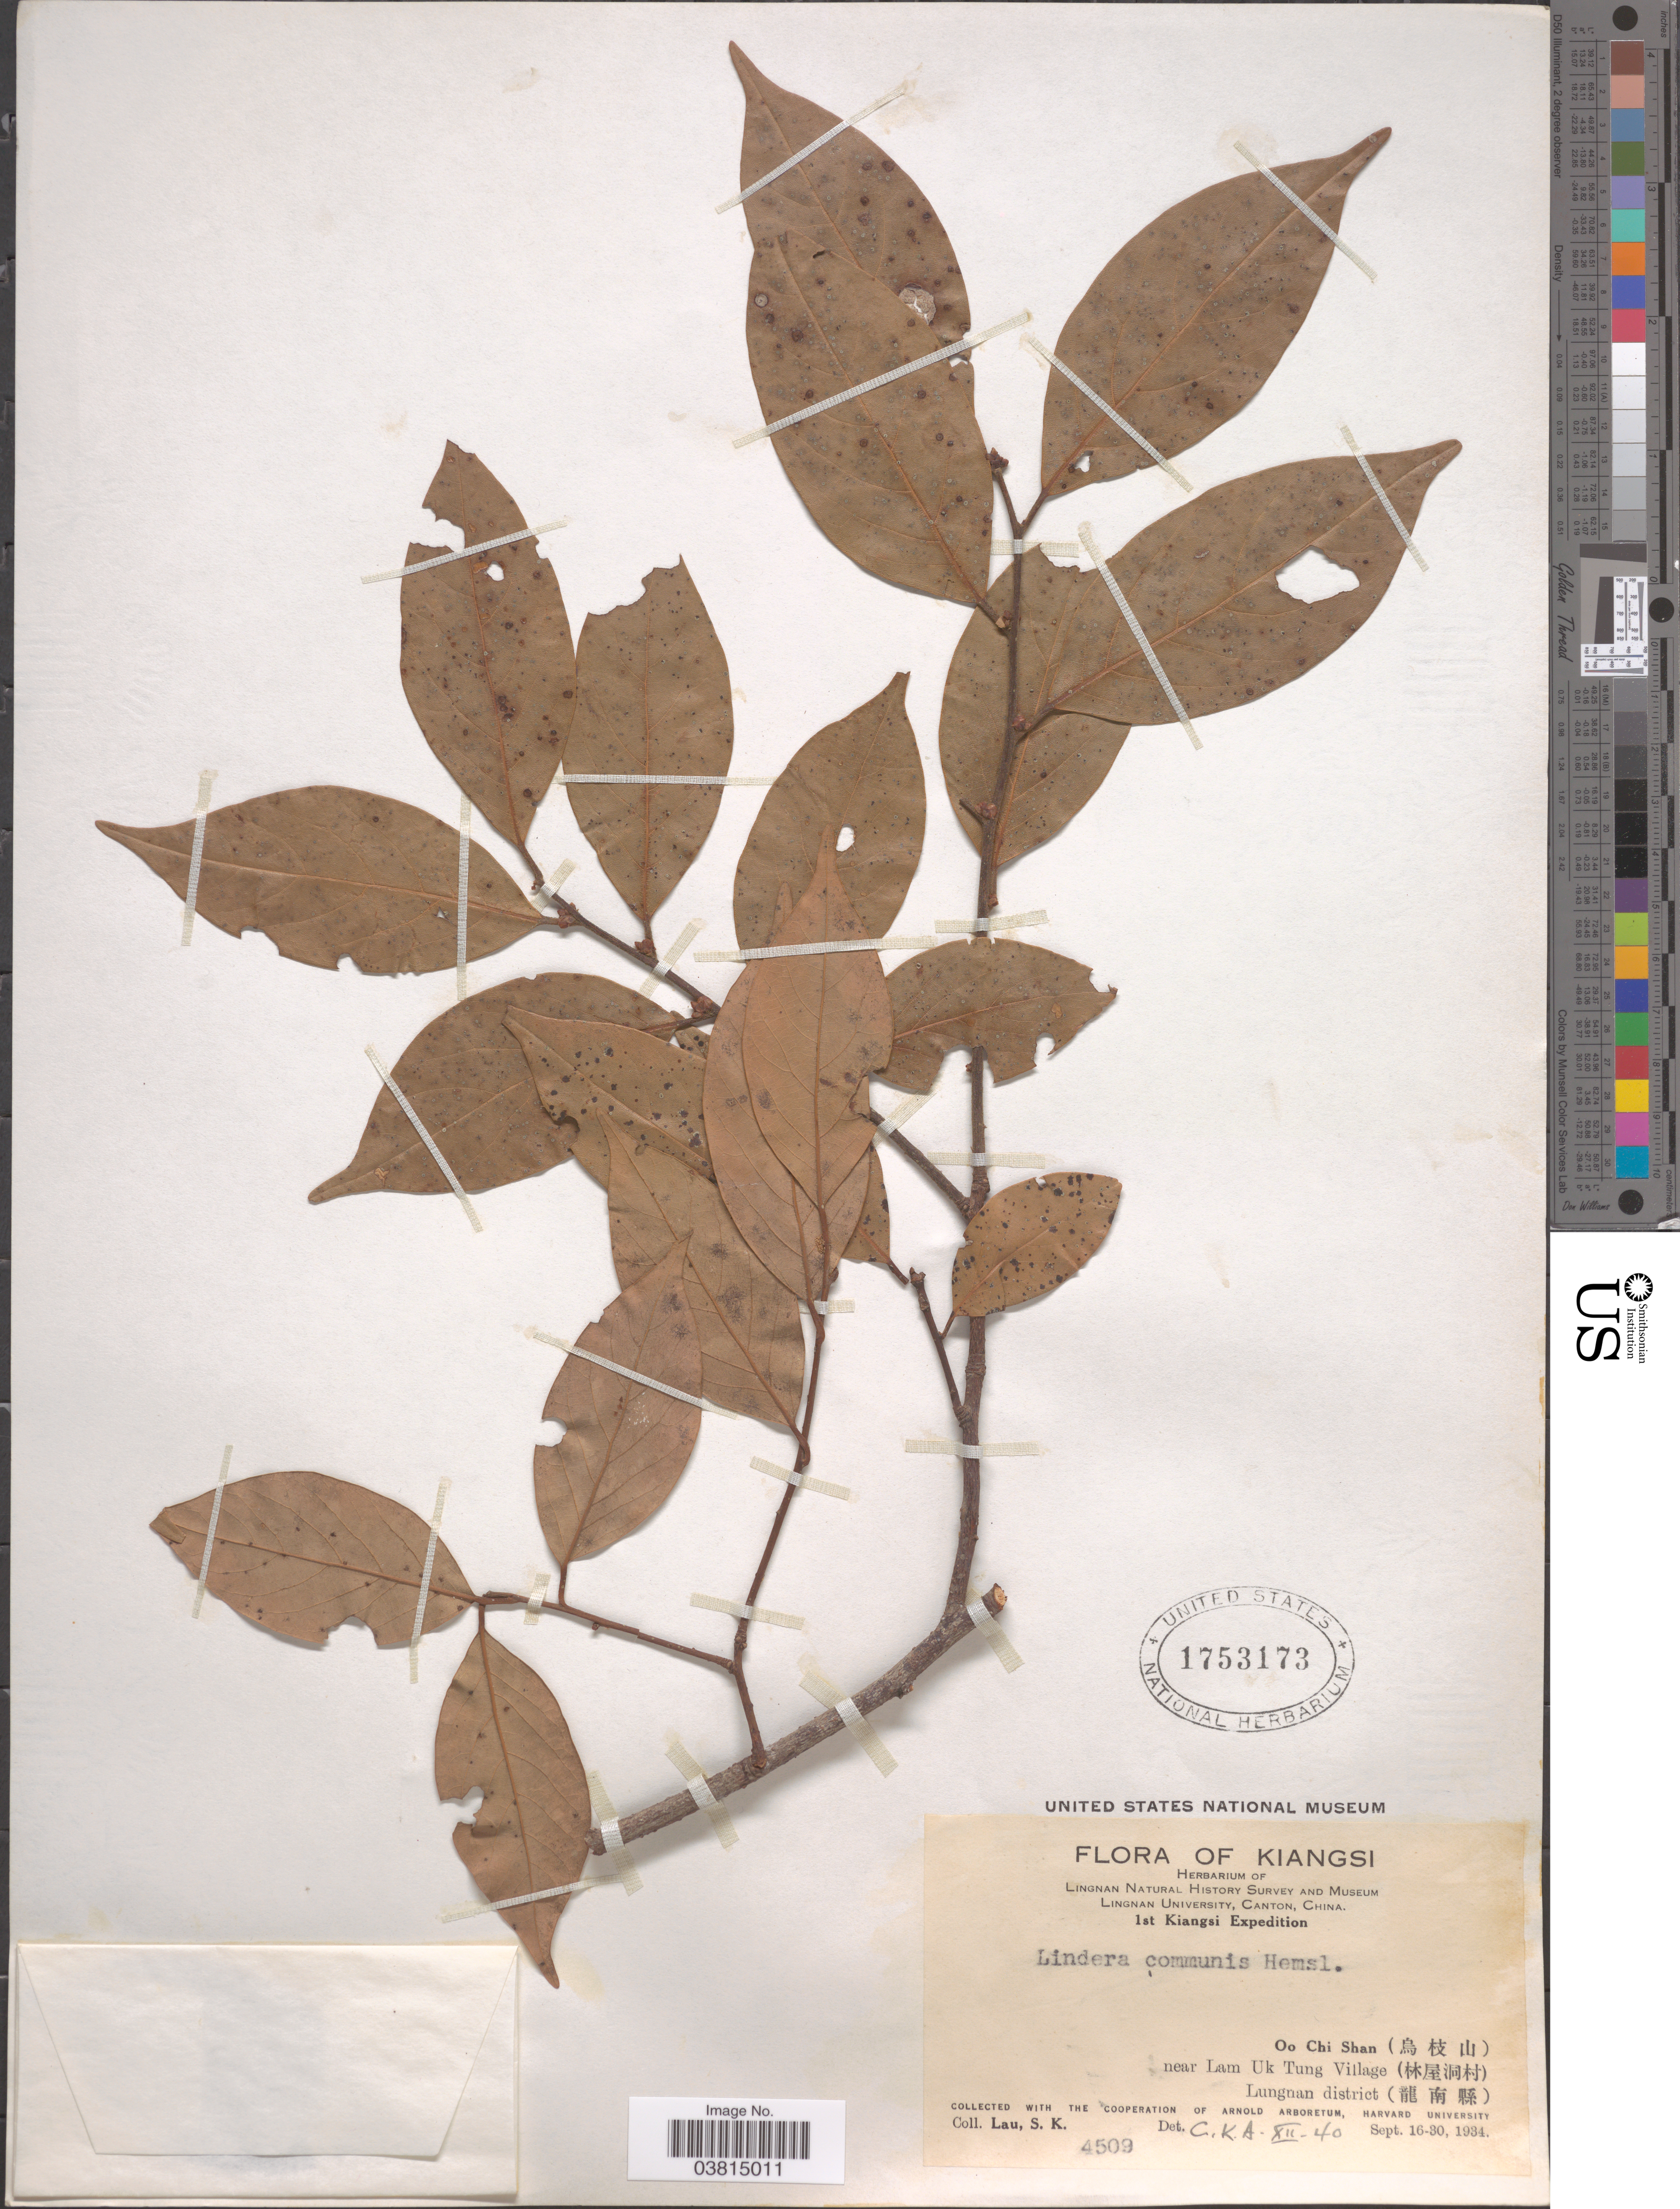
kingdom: Plantae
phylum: Tracheophyta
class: Magnoliopsida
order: Laurales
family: Lauraceae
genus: Lindera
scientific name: Lindera communis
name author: Hemsl.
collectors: S. K. Lau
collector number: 4509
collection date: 1934-09-16/1934-09-30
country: China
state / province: Jiangxi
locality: Kiangsi. Oo Chi Shan (X0 near Lam Uk Tung Village (X). Lungnan district (X).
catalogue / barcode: US 1753173